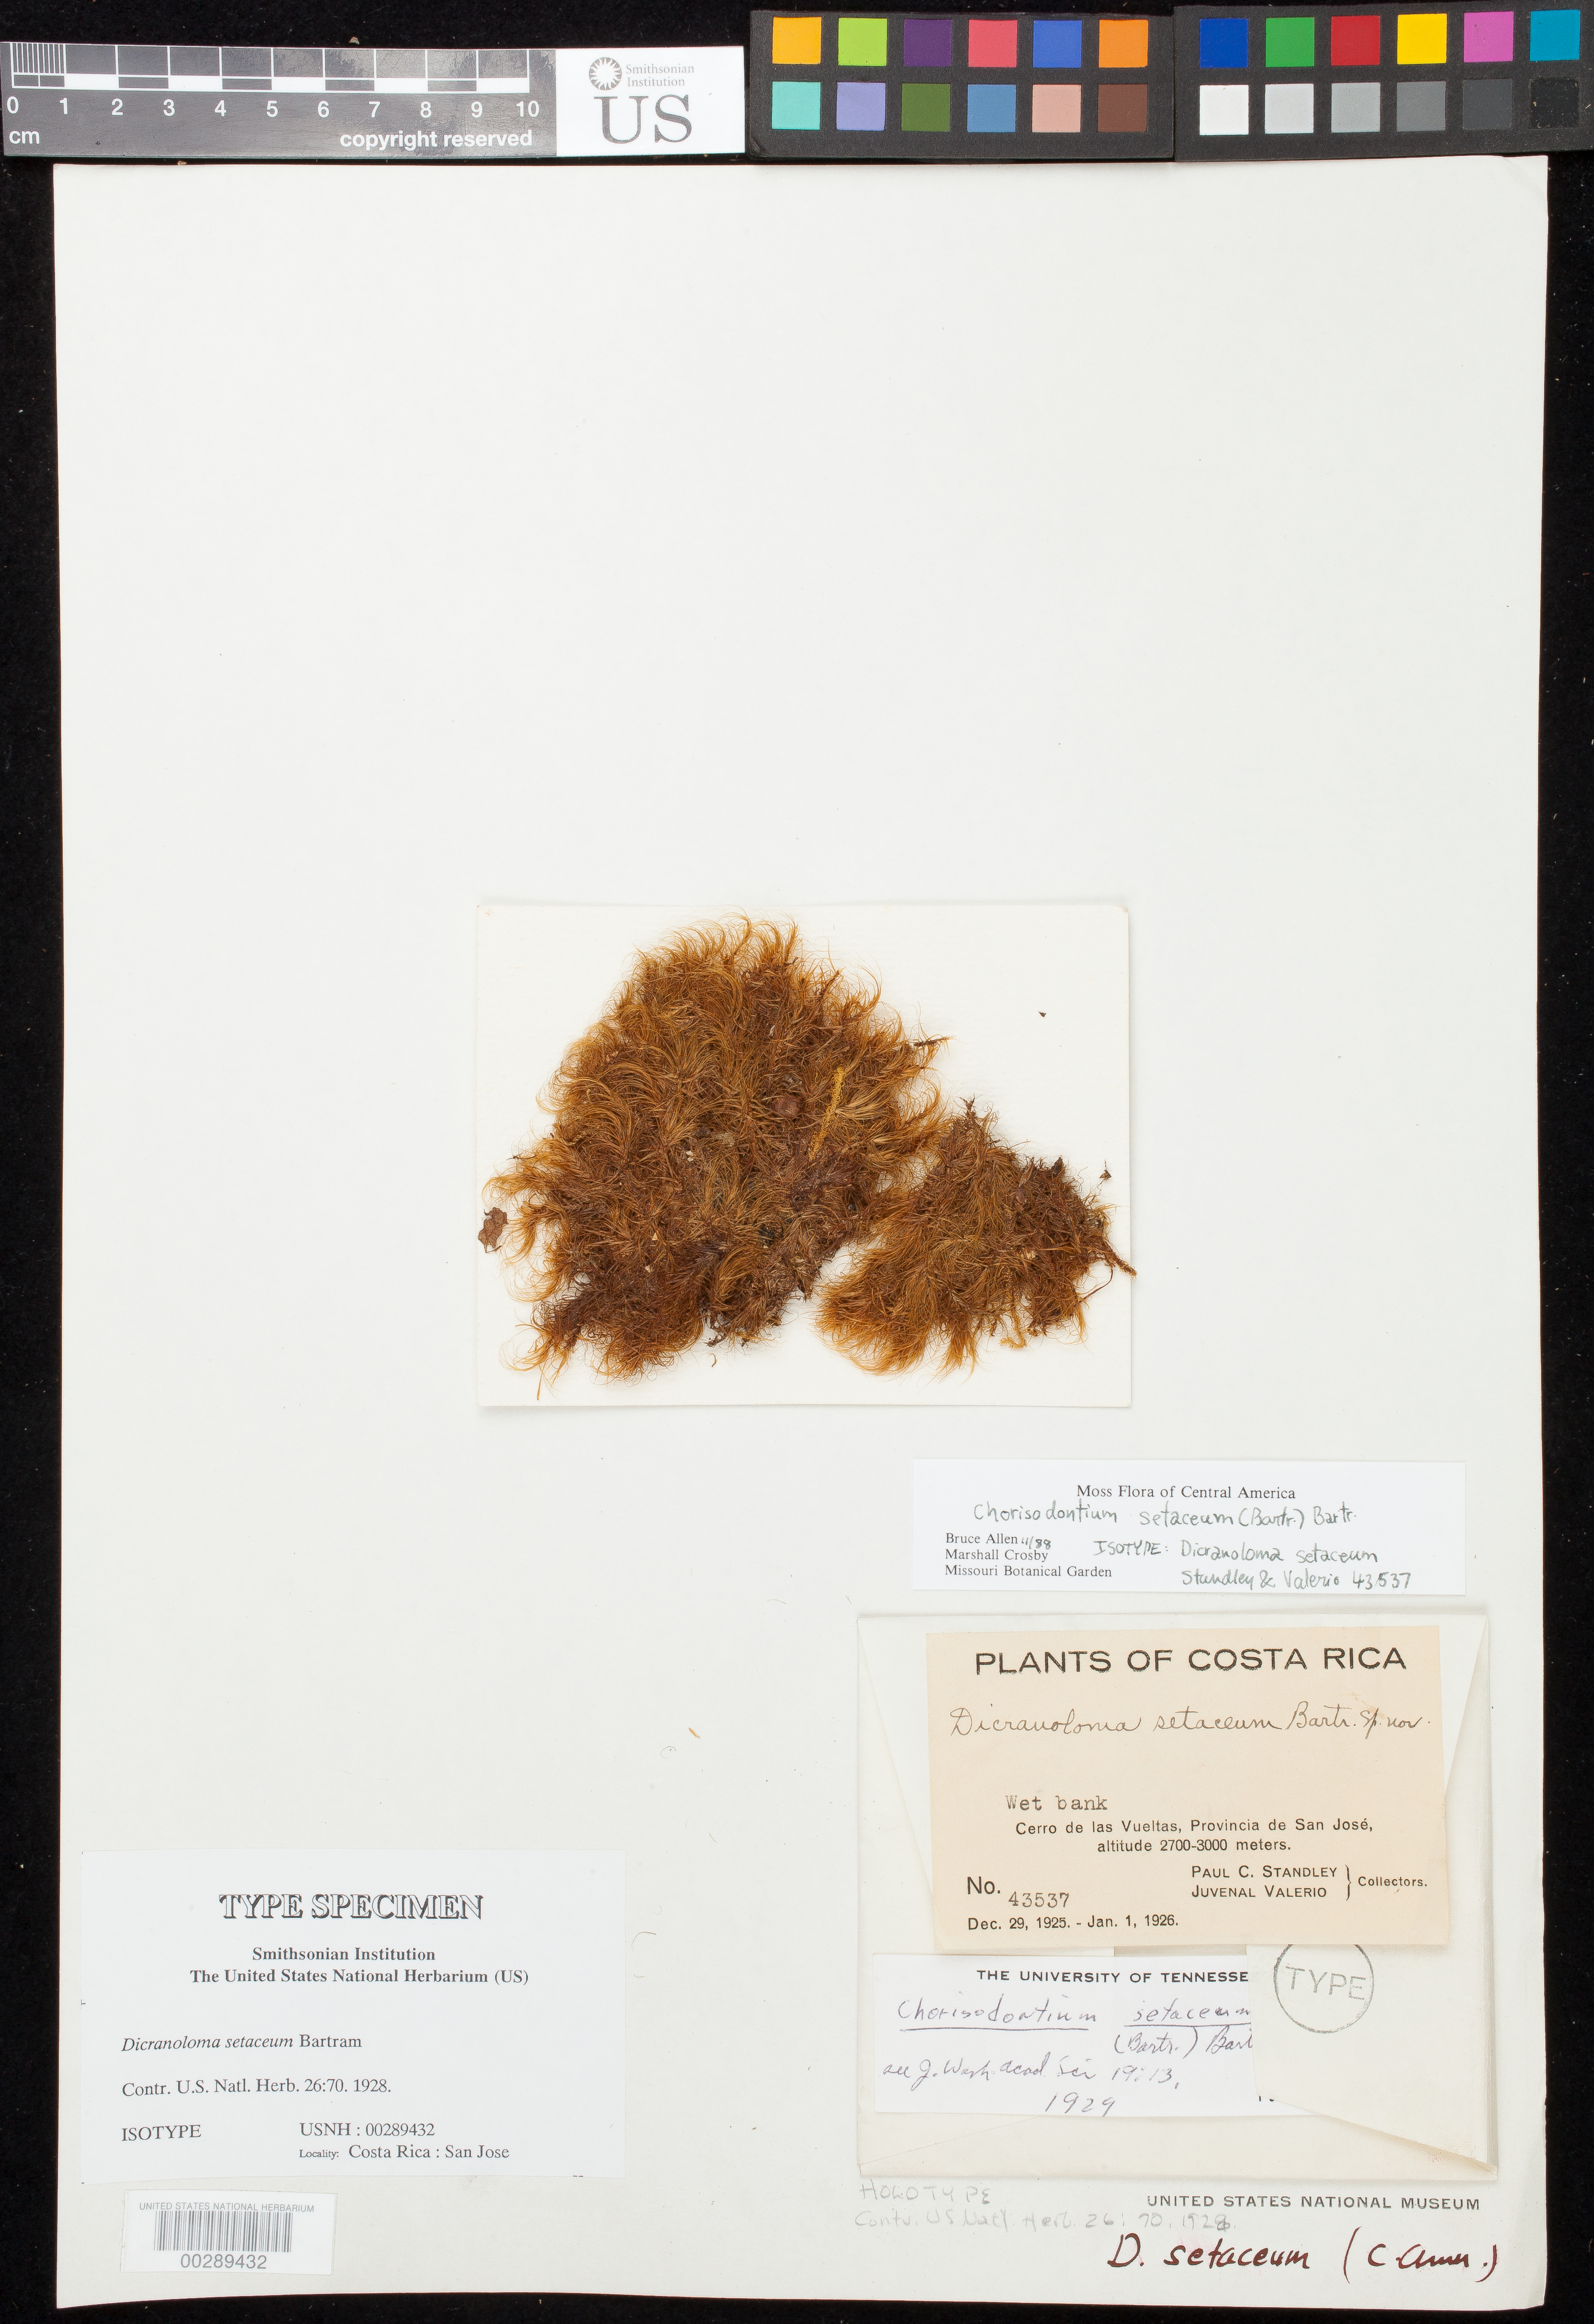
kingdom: Plantae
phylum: Bryophyta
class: Bryopsida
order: Dicranales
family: Dicranaceae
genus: Dicranoloma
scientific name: Dicranoloma setaceum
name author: E.B. Bartram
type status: Isotype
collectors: P. C. Standley & J. Valerio R.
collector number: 43537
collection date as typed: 29 Dec 1925 to 01 Jan 1926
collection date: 1925-12-29/1926-01-01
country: Costa Rica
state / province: San José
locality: Cerro de Las Vueltas.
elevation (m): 2700